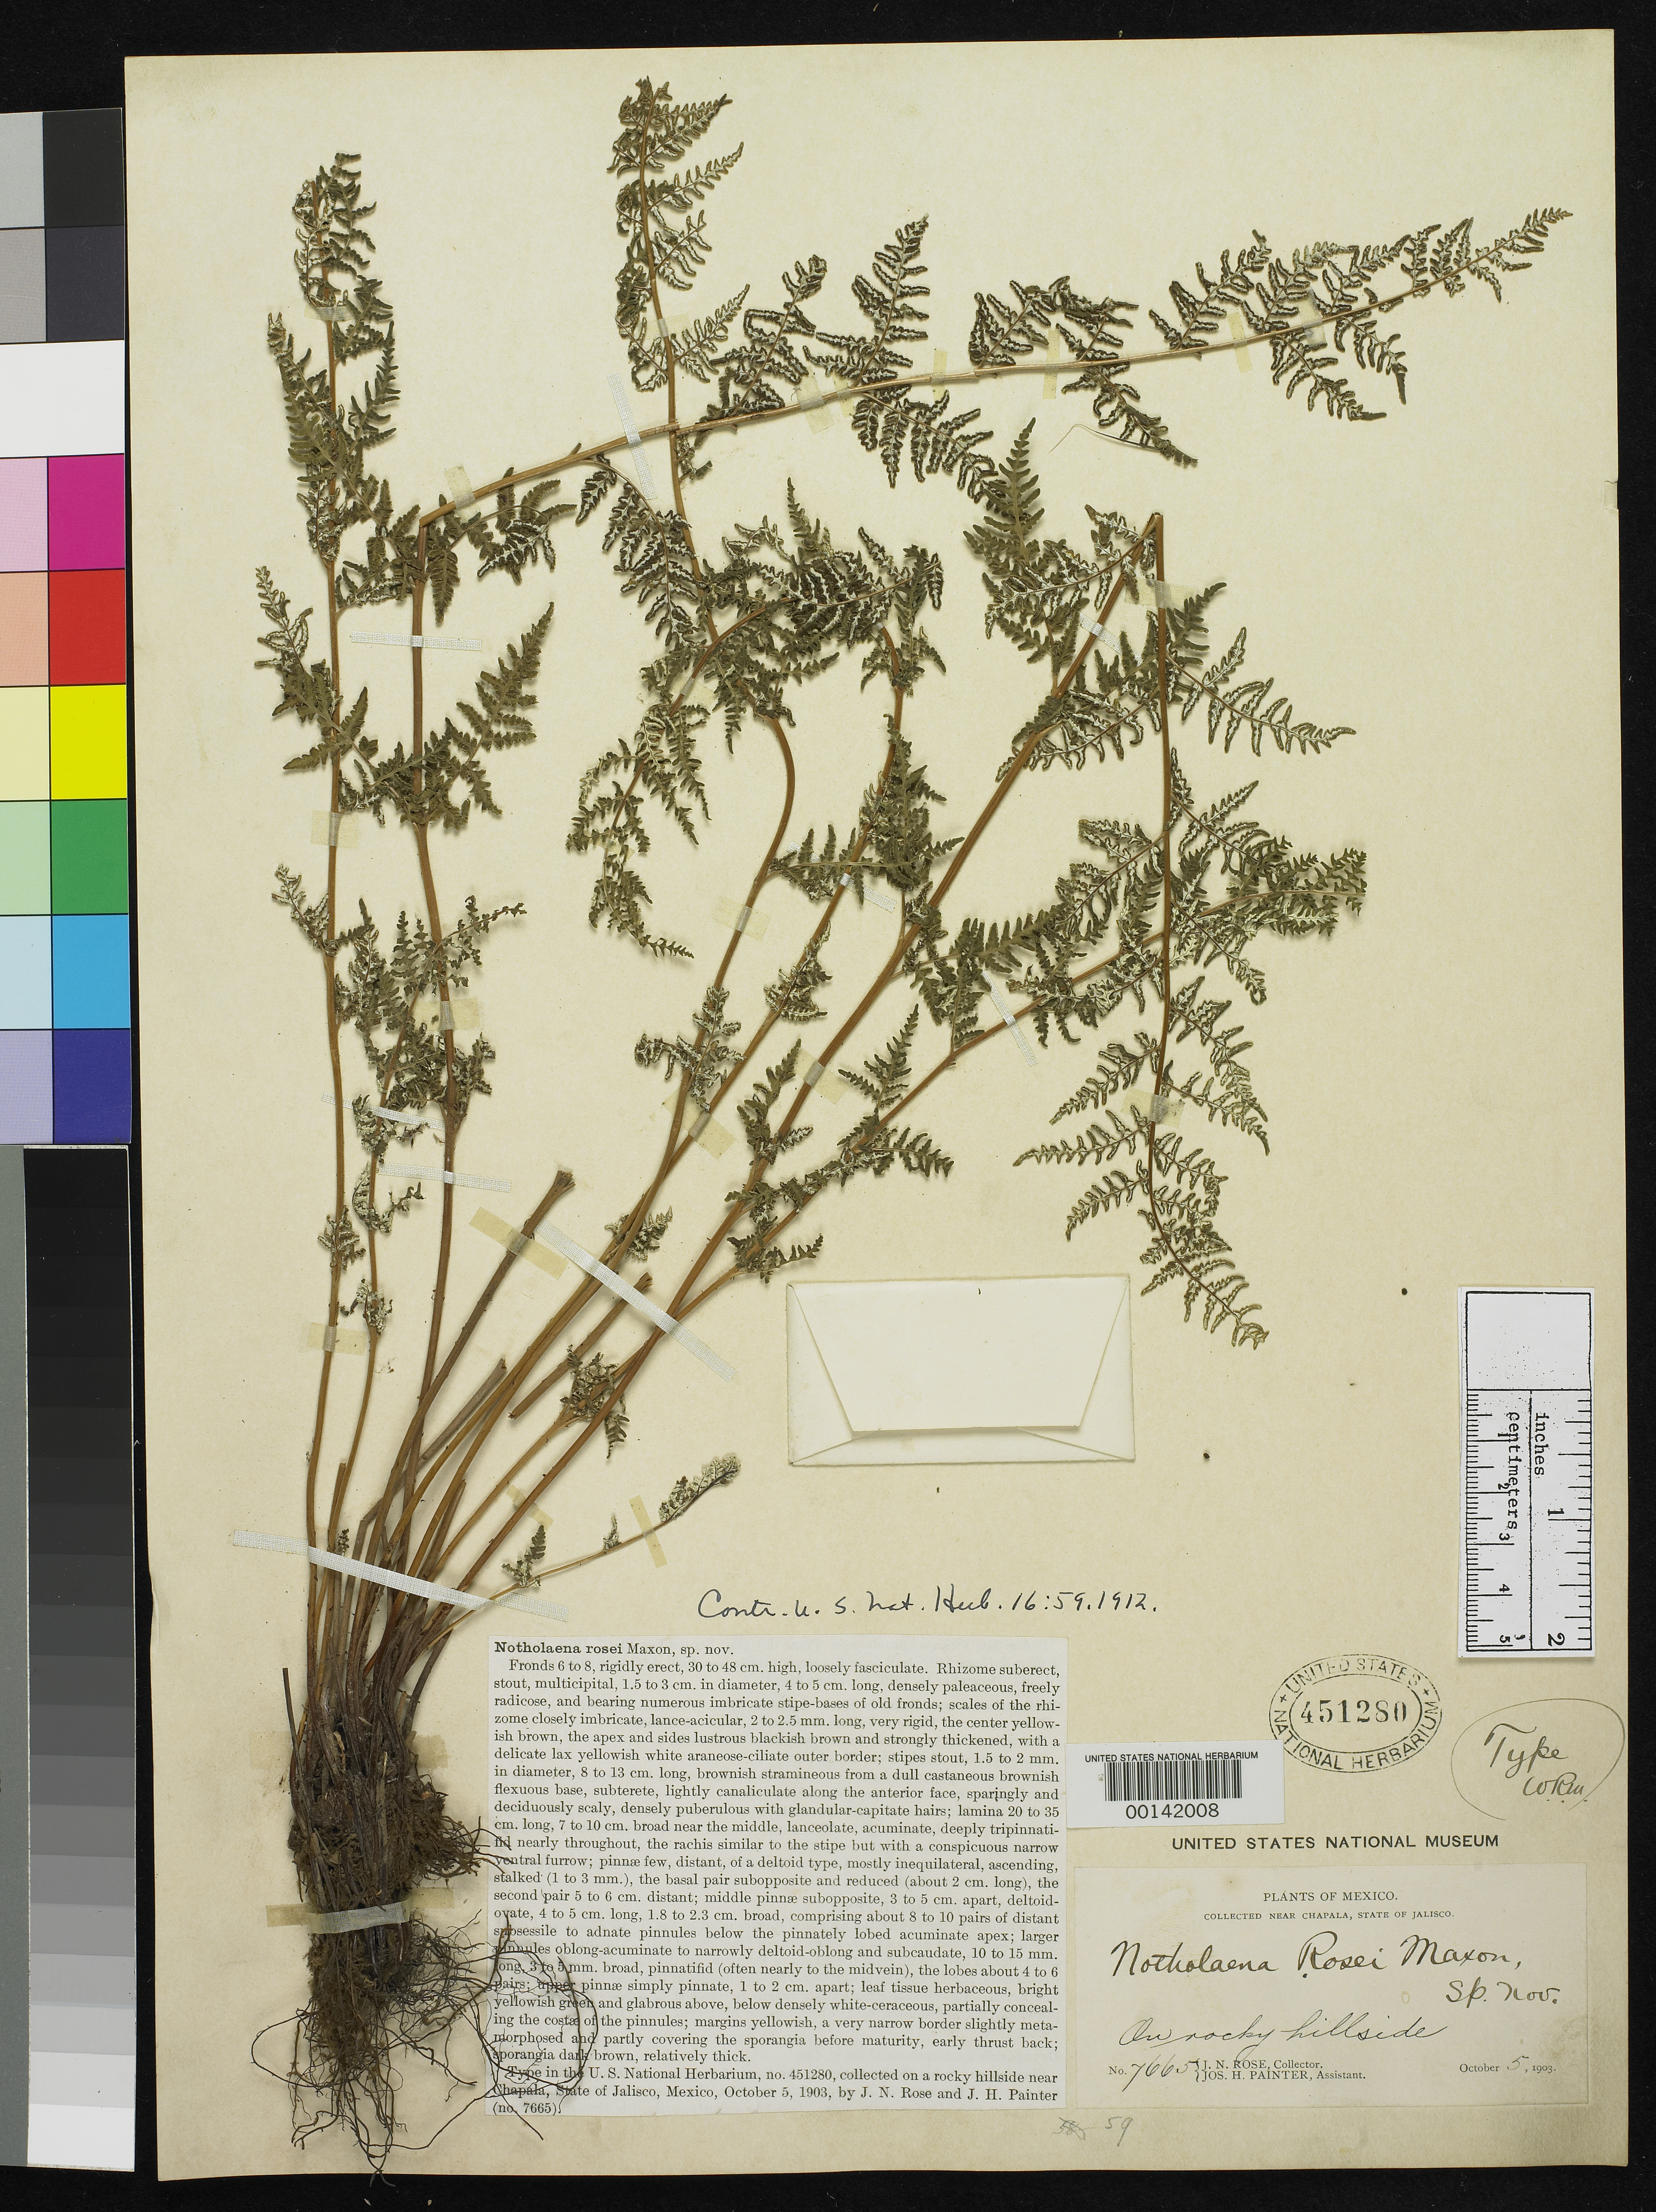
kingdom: Plantae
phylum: Tracheophyta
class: Polypodiopsida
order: Polypodiales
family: Pteridaceae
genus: Notholaena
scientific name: Notholaena rosei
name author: Maxon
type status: Holotype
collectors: J. N. Rose & J. H. Painter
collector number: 7665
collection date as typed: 05 Oct 1903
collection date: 1903-10-05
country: Mexico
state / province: Jalisco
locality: Near Chapala.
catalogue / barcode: US 451280